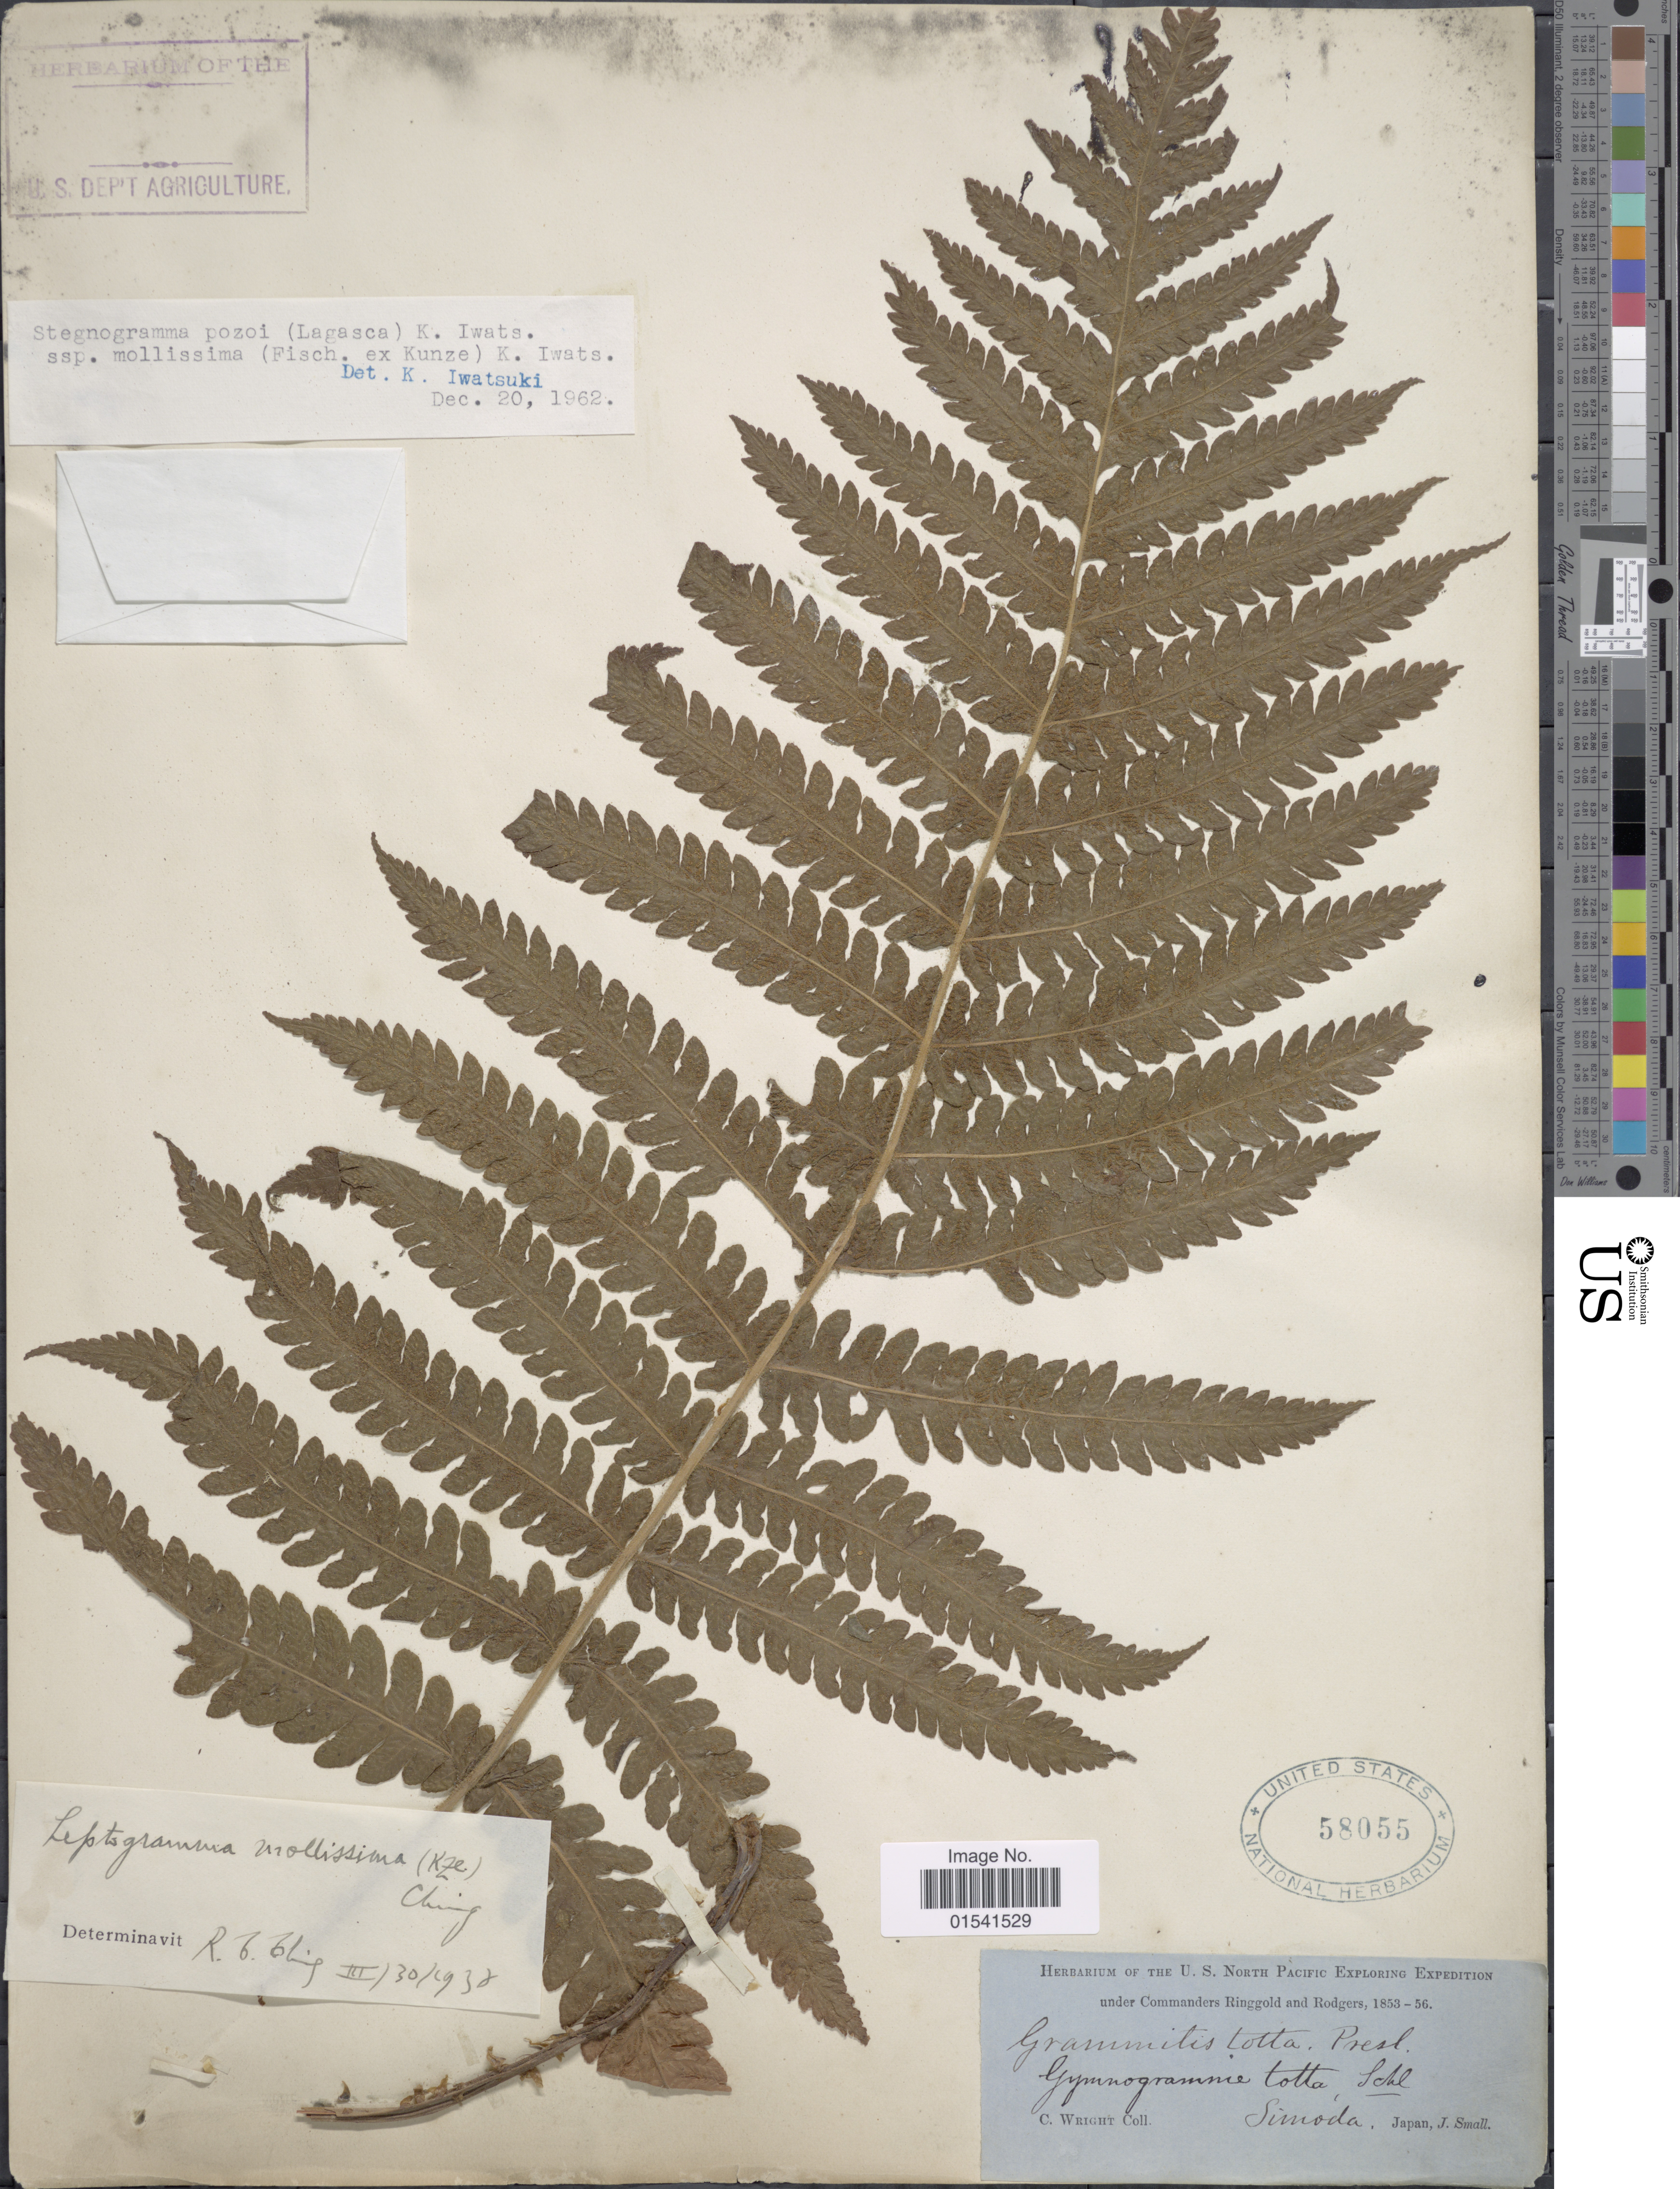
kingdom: Plantae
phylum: Tracheophyta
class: Polypodiopsida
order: Polypodiales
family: Thelypteridaceae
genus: Stegnogramma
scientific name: Stegnogramma mollissima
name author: (Fisch. ex Kunze) Fraser-Jenk.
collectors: C. Wright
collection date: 1853/1856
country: Japan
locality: Simoda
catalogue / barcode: US 58055